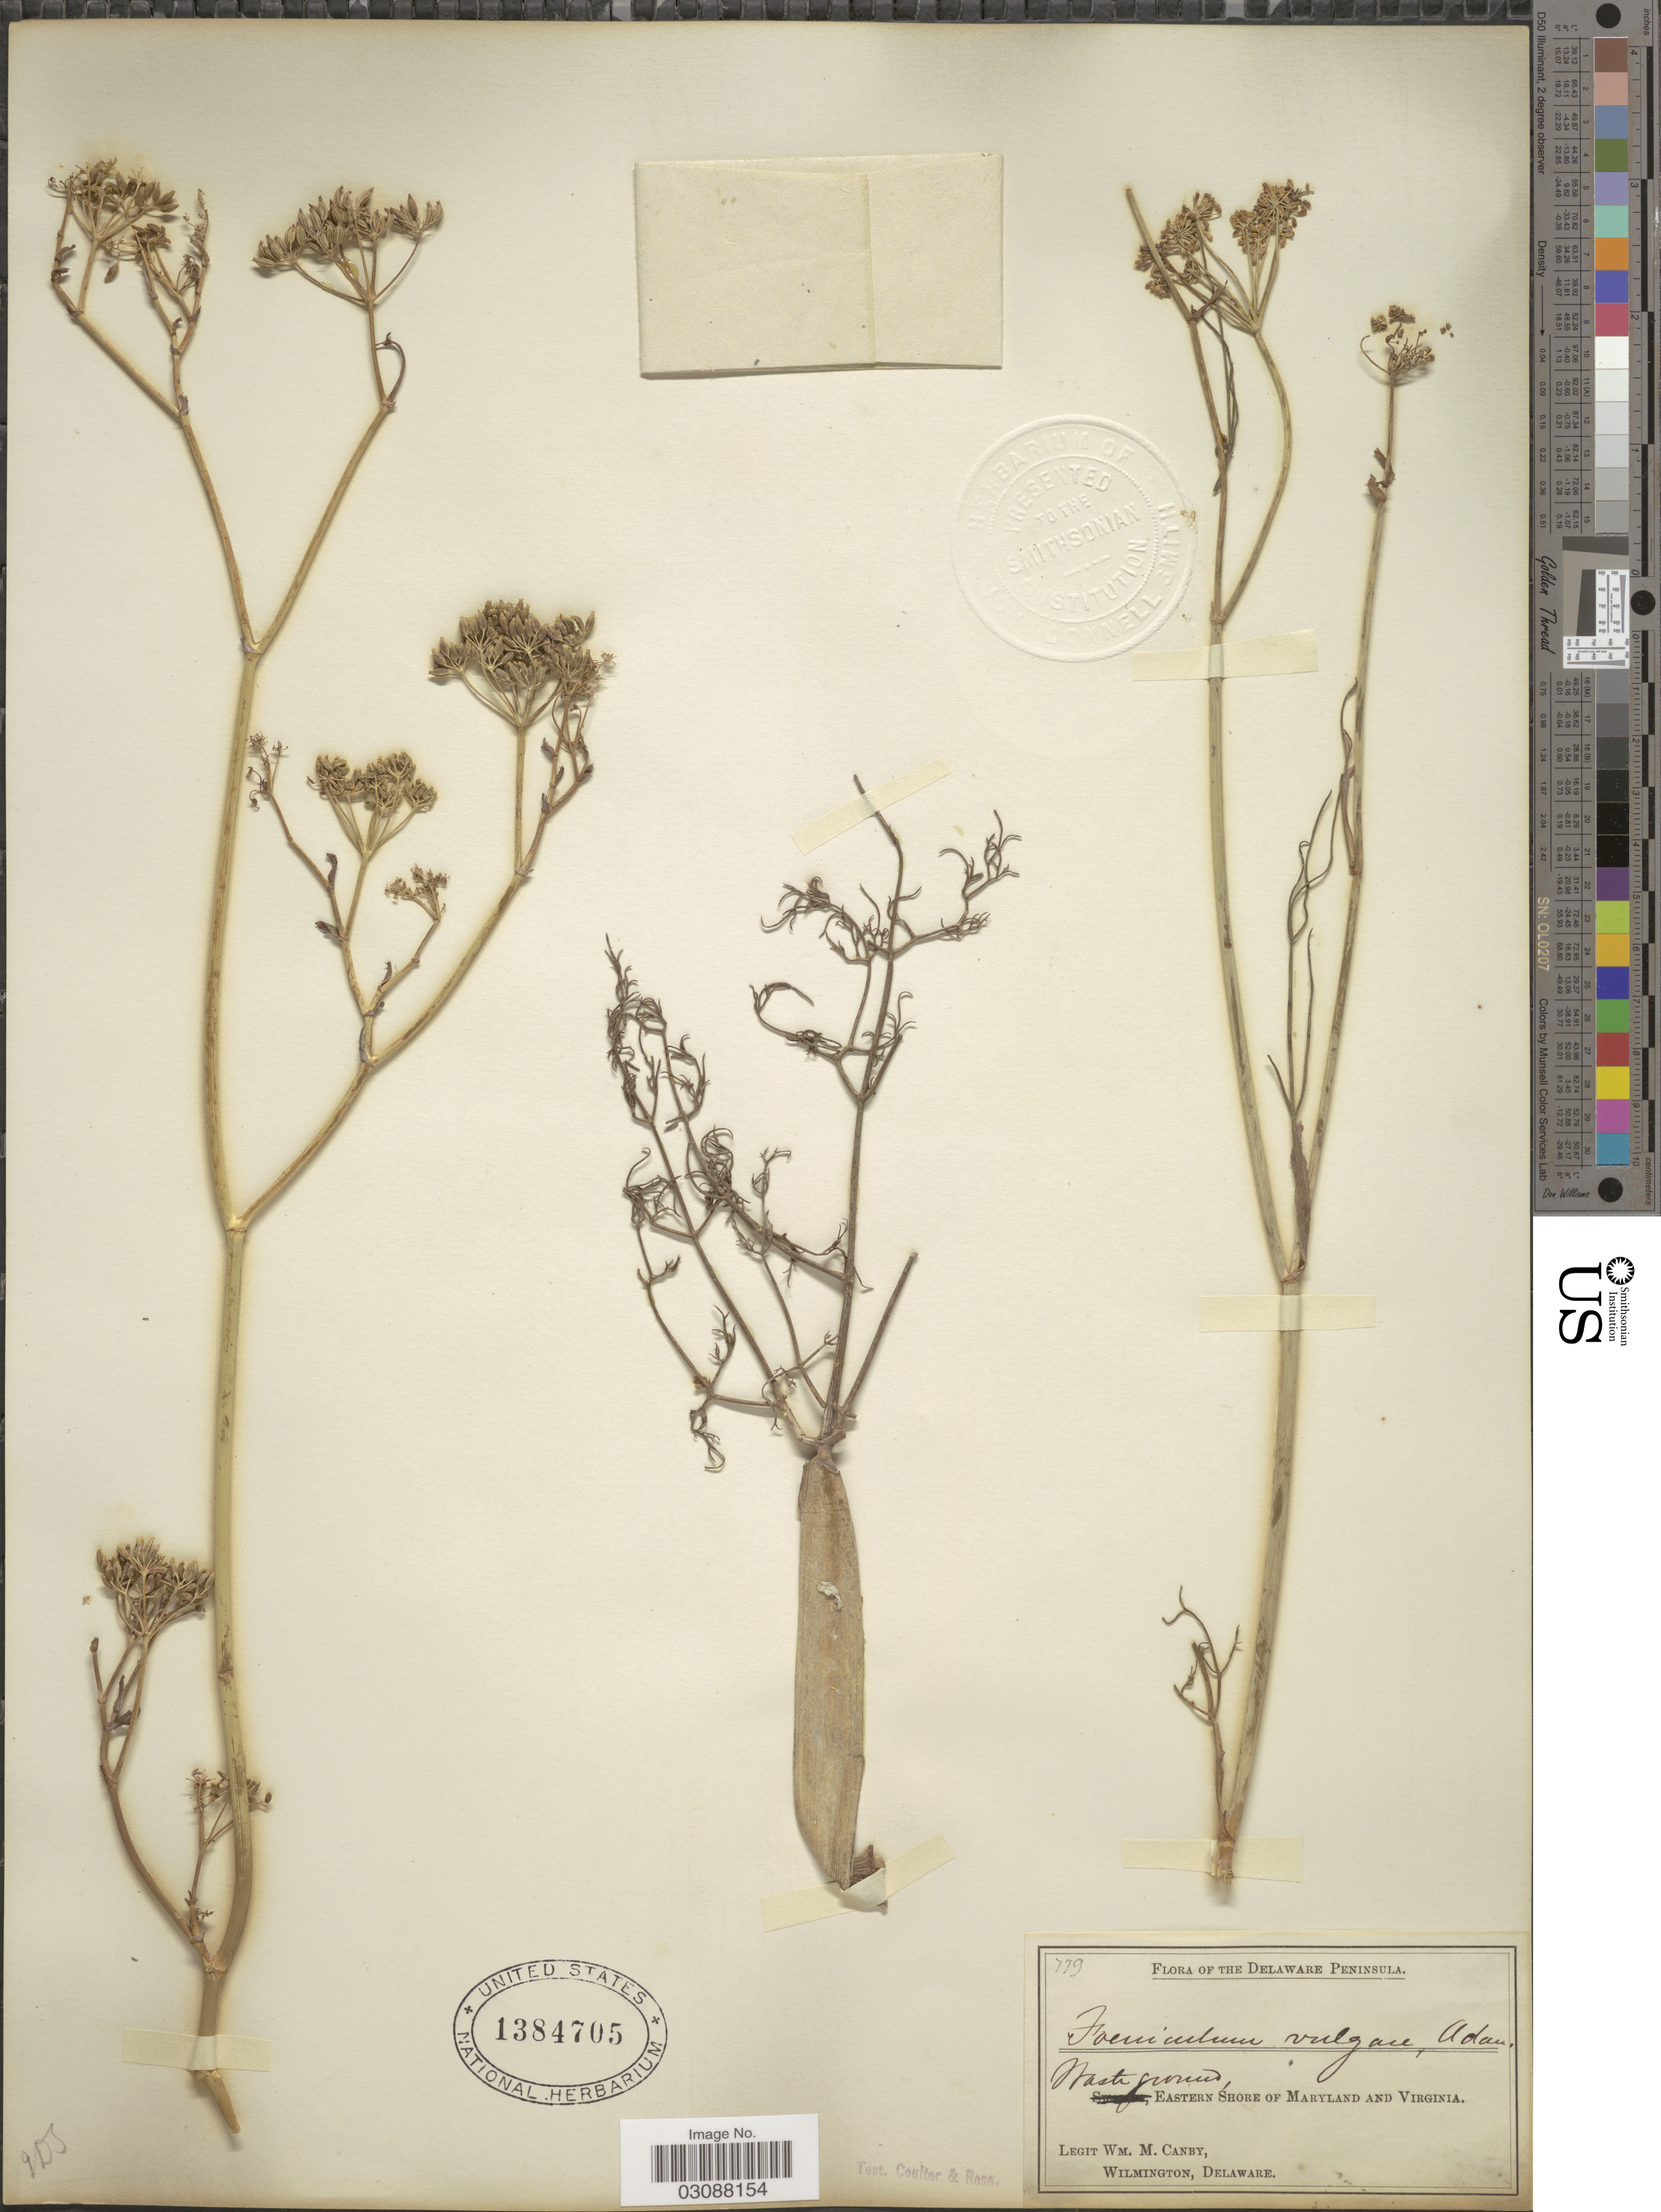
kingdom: Plantae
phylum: Tracheophyta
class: Magnoliopsida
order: Apiales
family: Apiaceae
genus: Foeniculum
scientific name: Foeniculum vulgare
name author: Mill.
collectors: W. M. Canby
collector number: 779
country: United States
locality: The Delaware Peninsula. Waste ground, Eastern Shore of Maryland and Virginia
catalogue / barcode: US 1384705